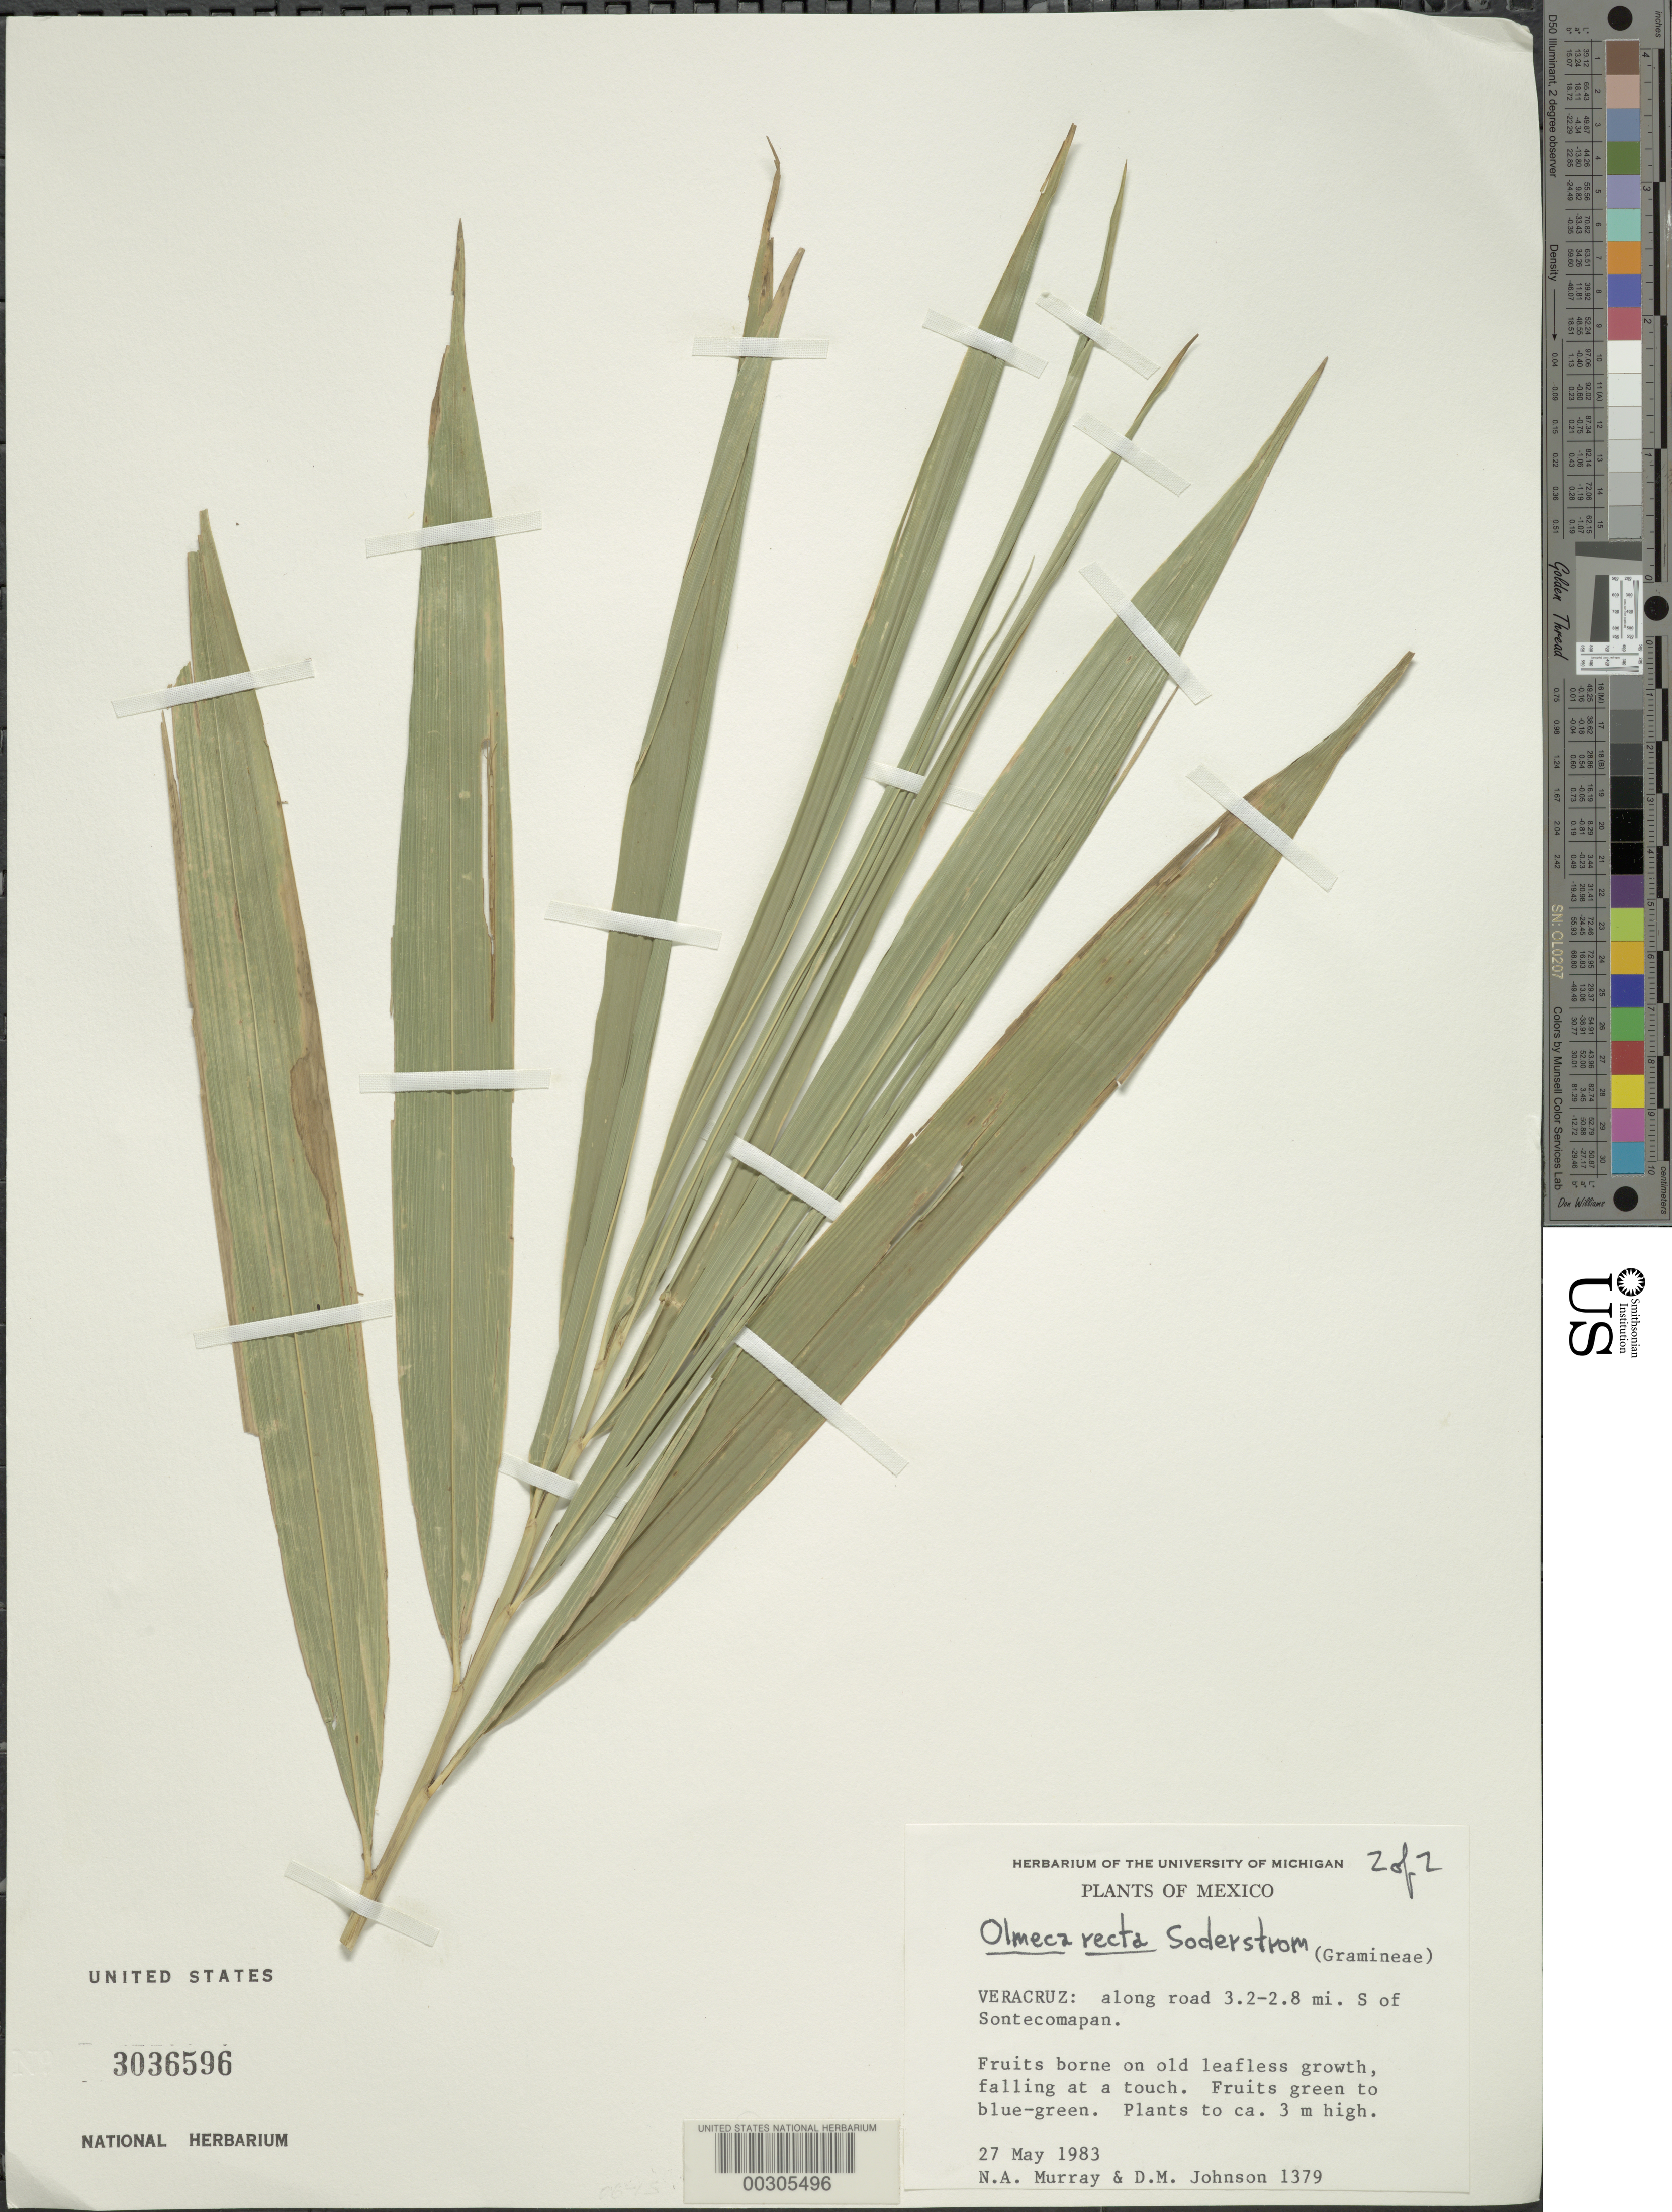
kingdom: Plantae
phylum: Tracheophyta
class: Liliopsida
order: Poales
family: Poaceae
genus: Olmeca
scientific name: Olmeca recta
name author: Soderstr.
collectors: N. A. Murray & D. M. Johnson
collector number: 1379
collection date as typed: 27 May 1983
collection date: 1983-05-27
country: Mexico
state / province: Veracruz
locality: Sontecomapan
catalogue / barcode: US 3036596